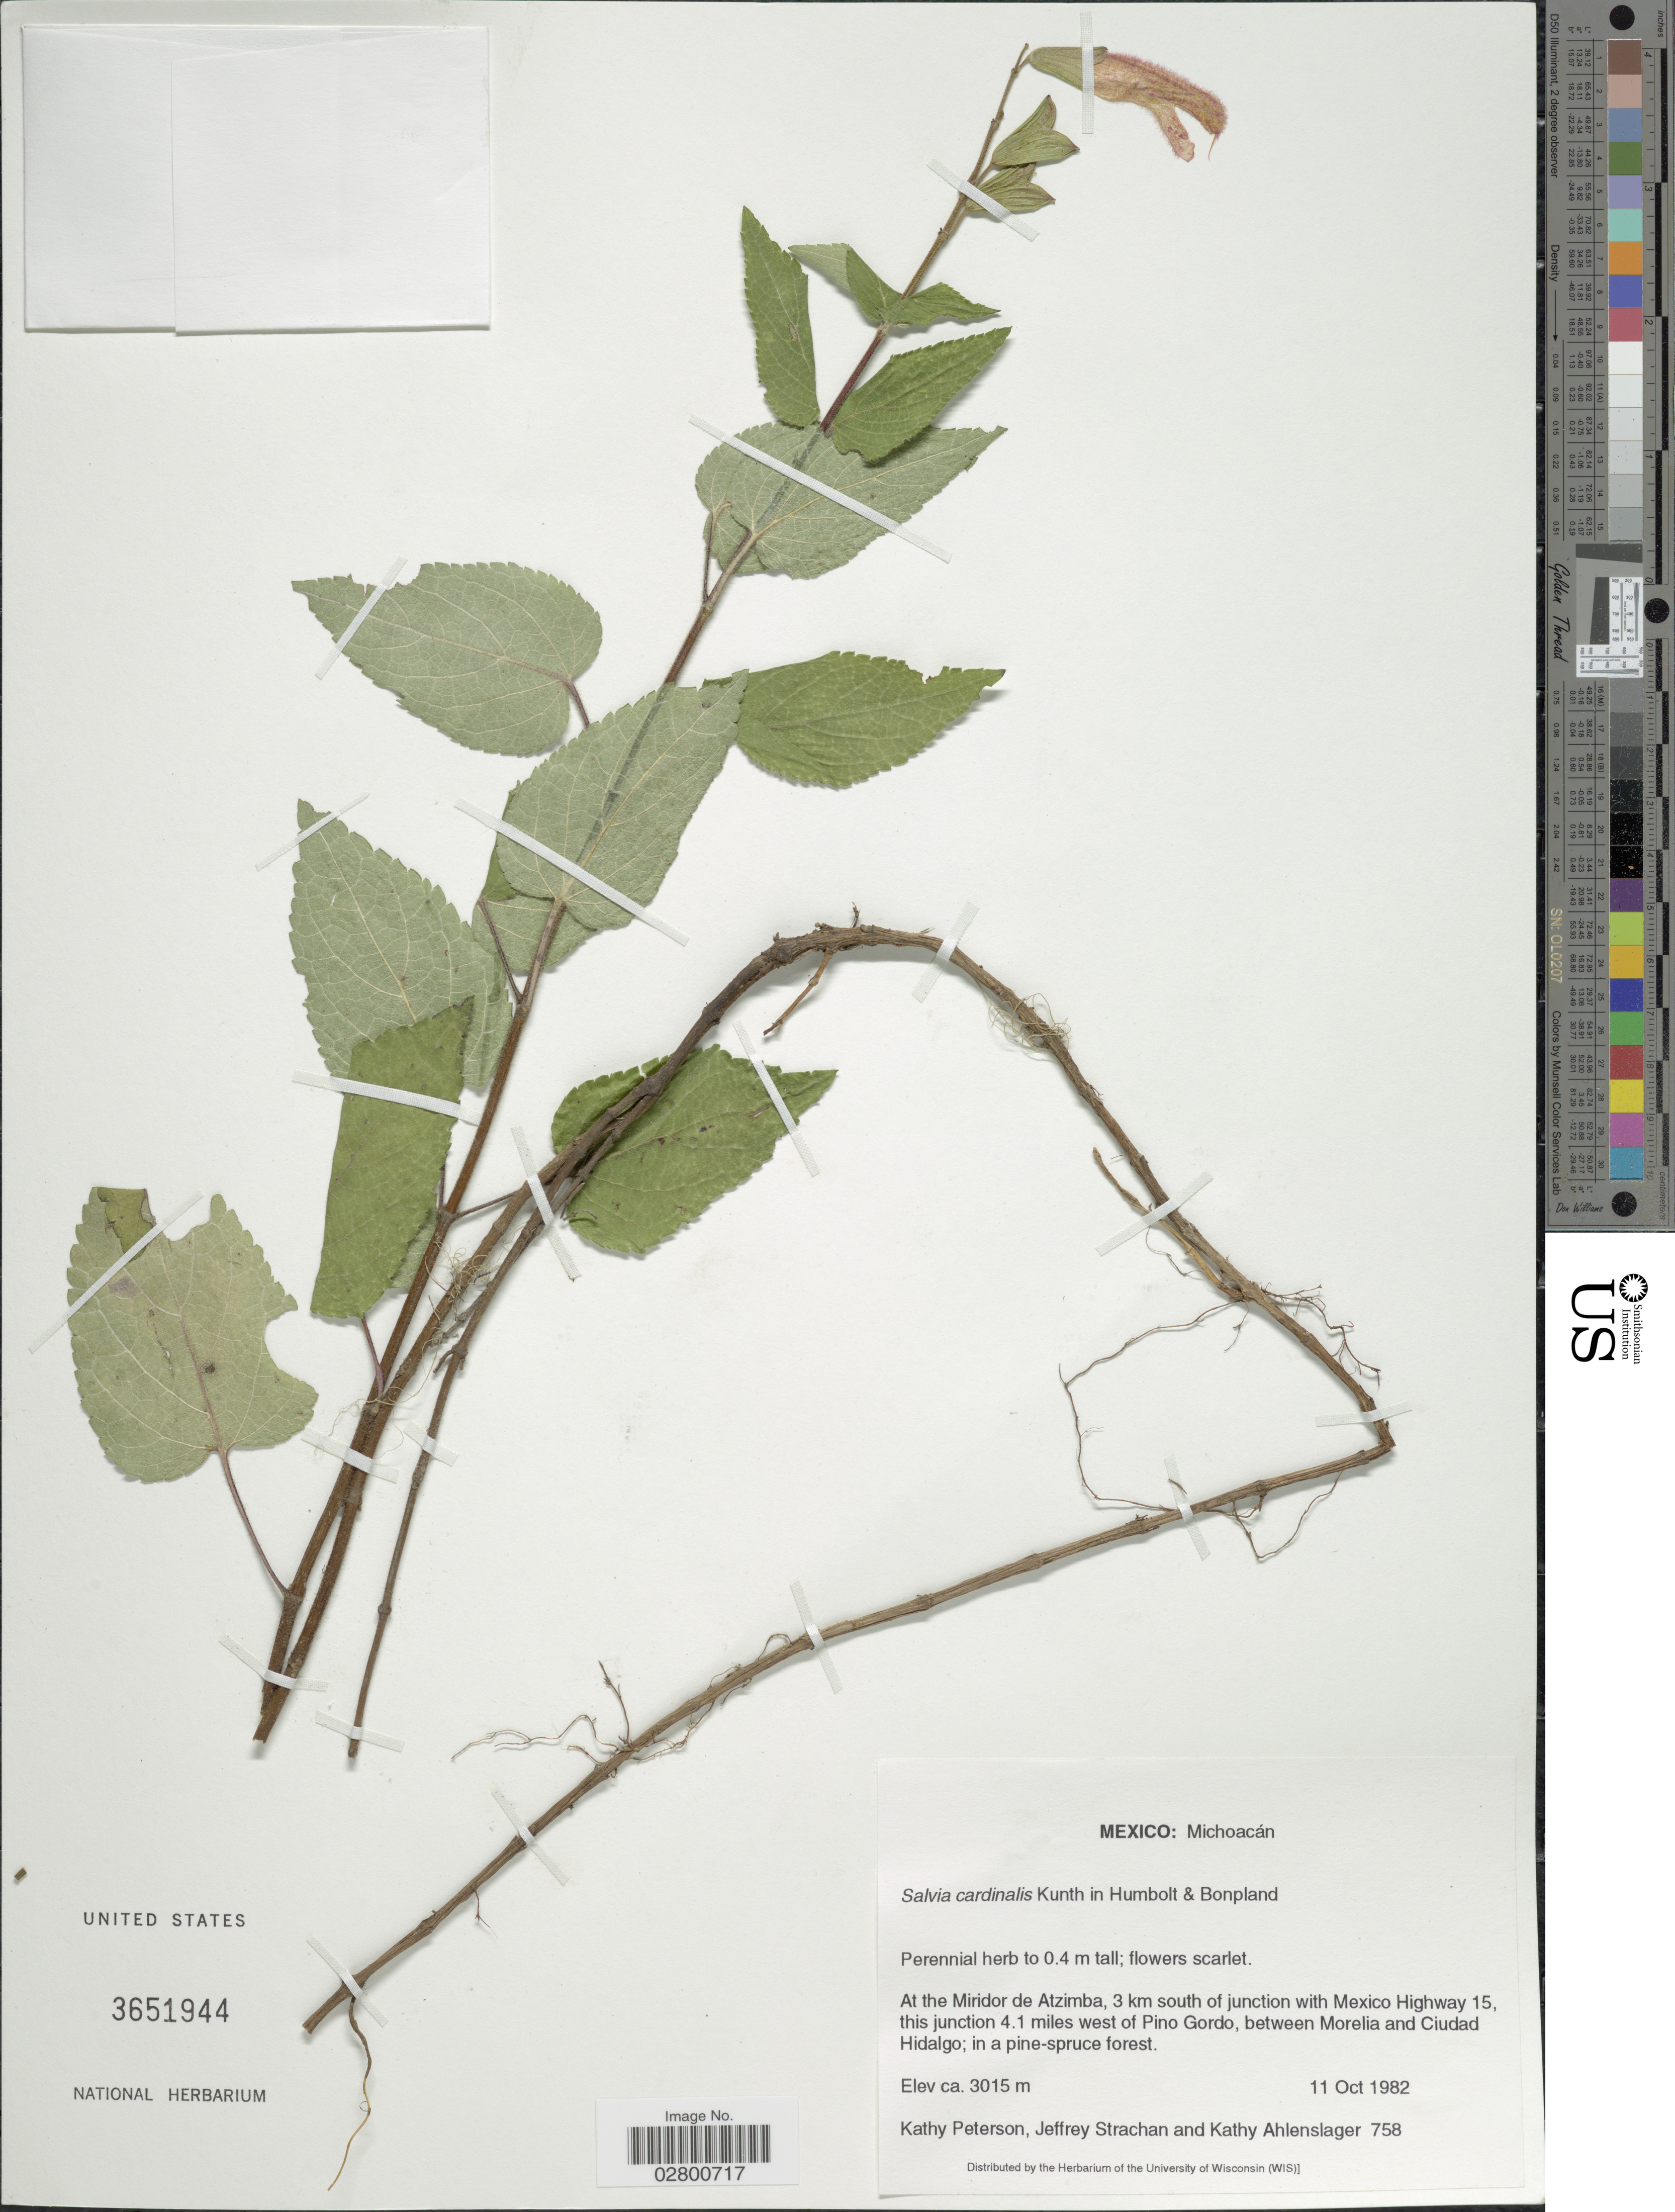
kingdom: Plantae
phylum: Tracheophyta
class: Magnoliopsida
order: Lamiales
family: Lamiaceae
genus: Salvia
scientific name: Salvia cardinalis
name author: Kunth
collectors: K. Peterson, J. Strachan & K. Ahlenslager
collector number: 758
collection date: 1982-10-11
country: Mexico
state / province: Michoacán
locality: At the Miridor de Atzimba, 3 km south of junction with Mexico Highway 15, this junction 4.1 miles west of Pino Gordo, between Morelia and Ciudad Hidalgo.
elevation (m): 3015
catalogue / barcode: US 3651944